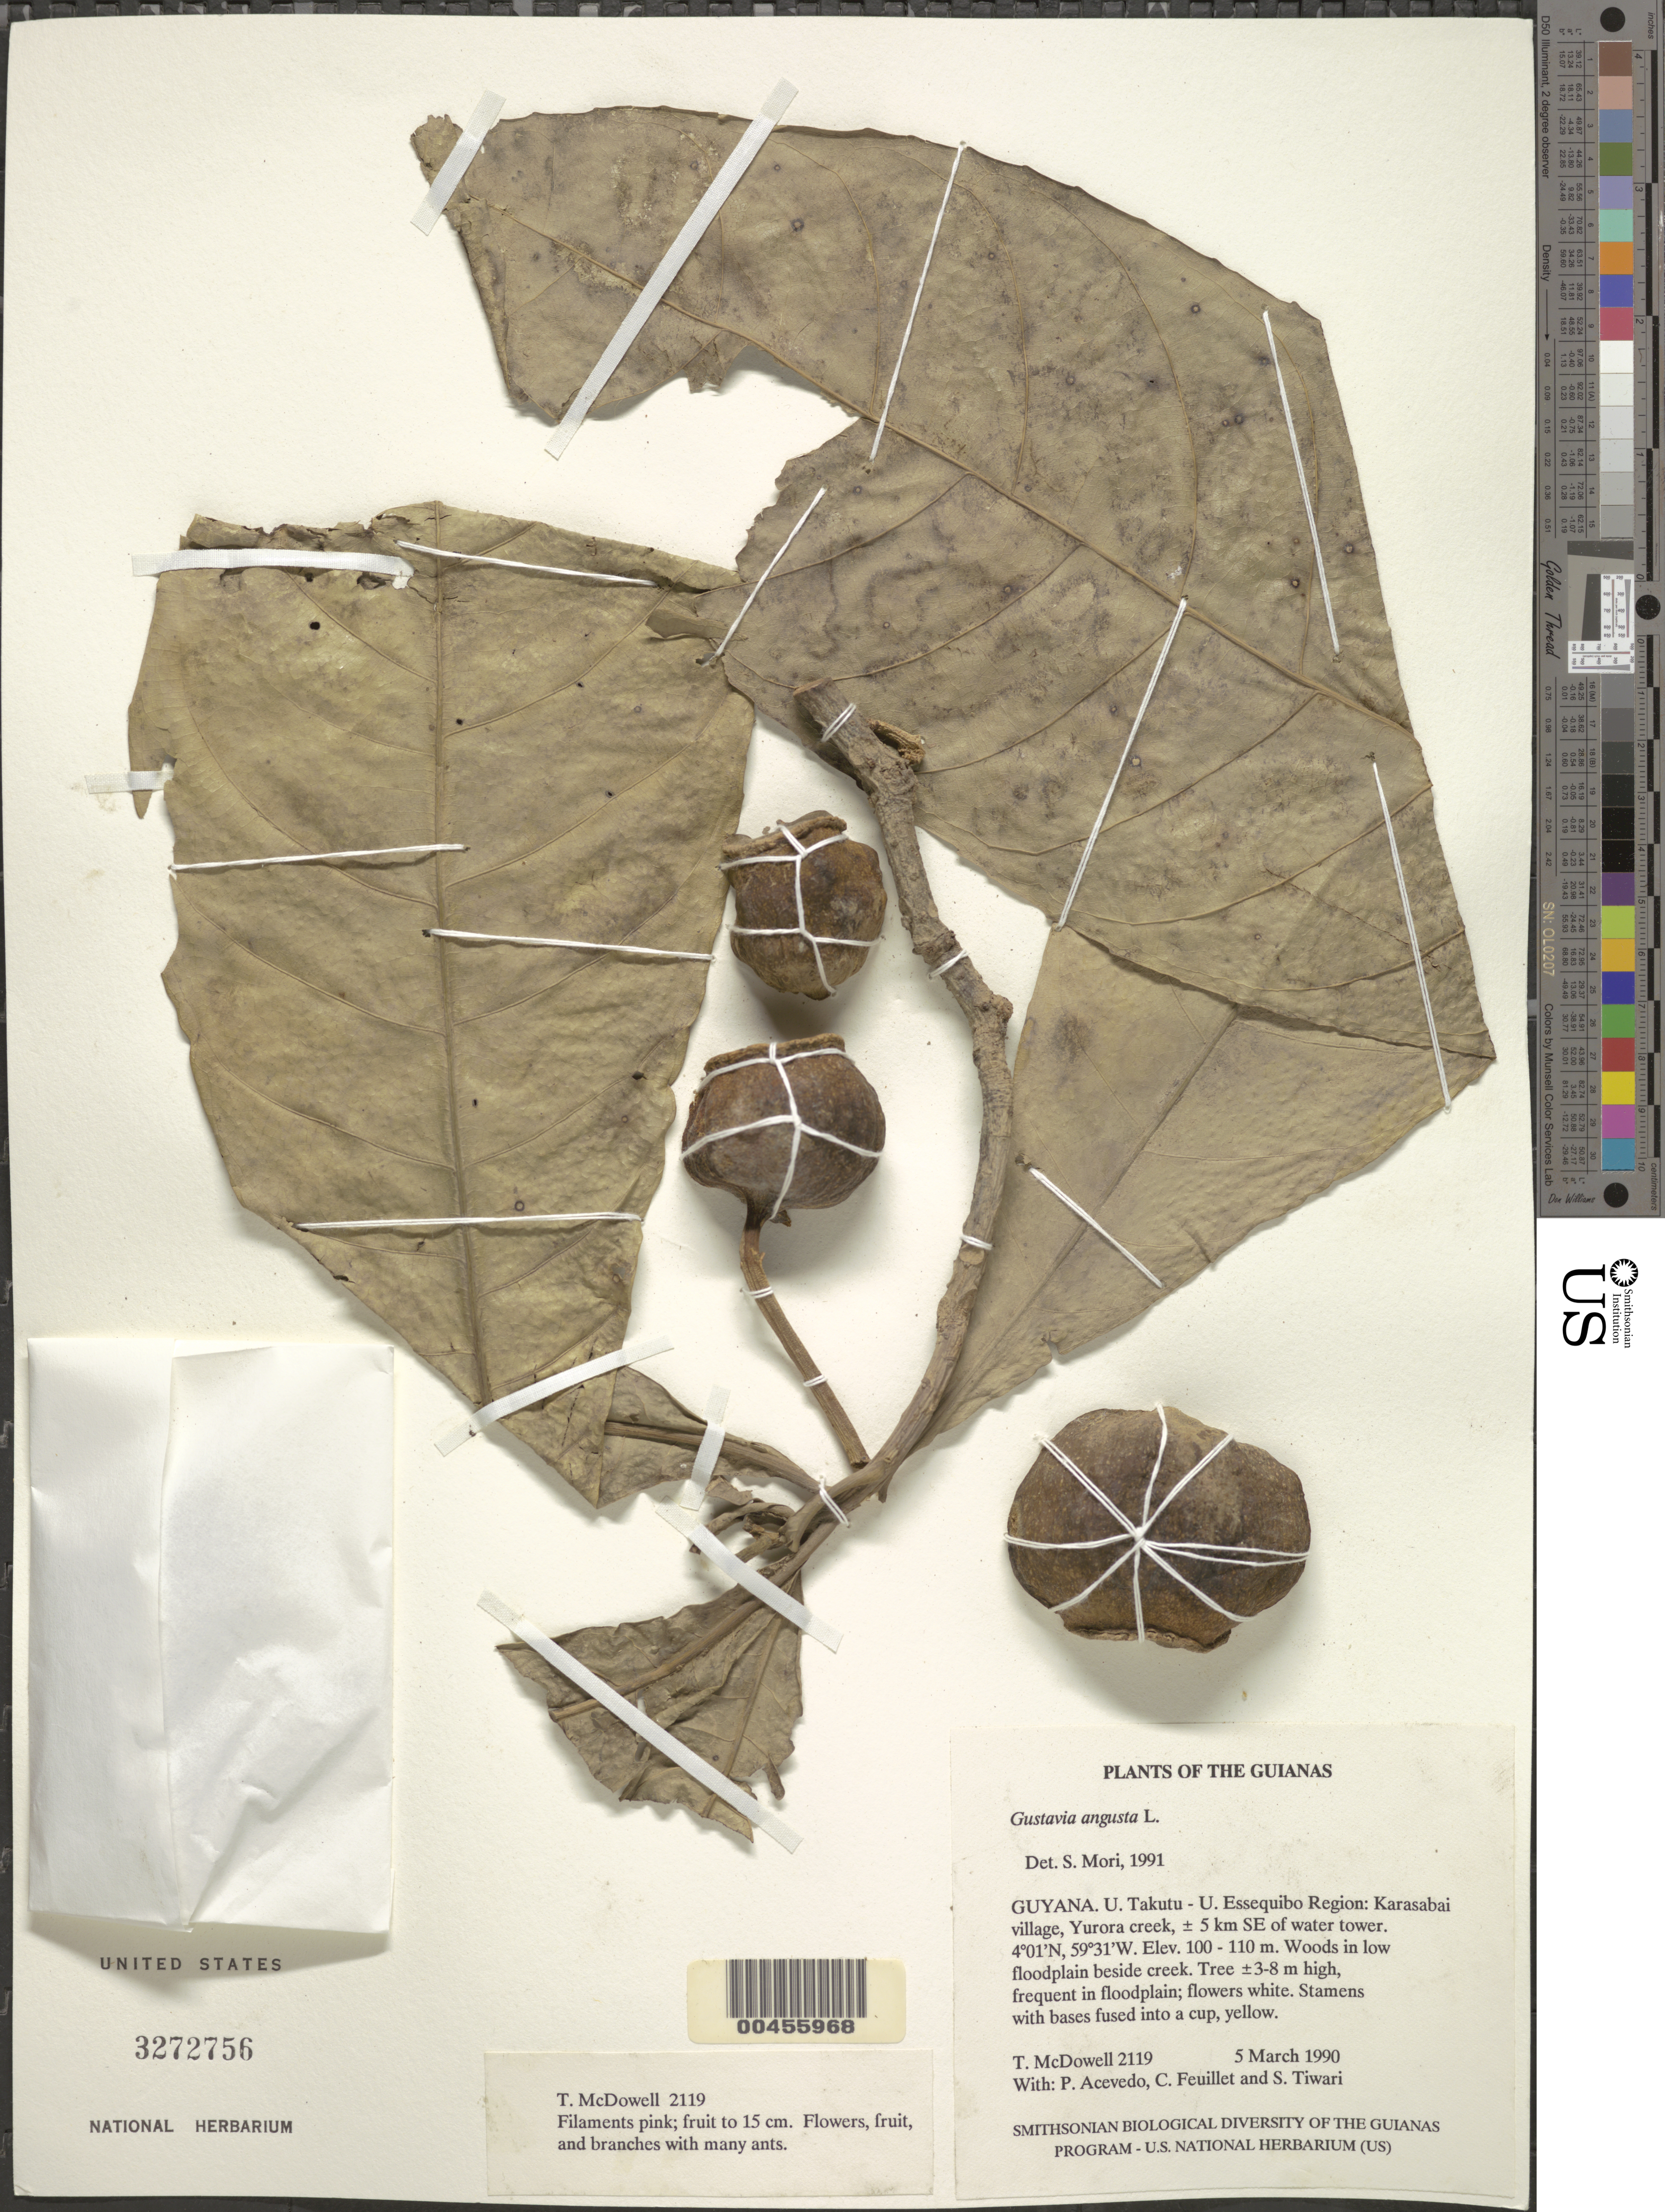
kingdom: Plantae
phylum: Tracheophyta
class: Magnoliopsida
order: Ericales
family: Lecythidaceae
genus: Gustavia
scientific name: Gustavia augusta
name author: L.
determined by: Mori, Scott A.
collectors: T. McDowell, P. Acevedo-Rodr., C. Feuillet & S. Tiwari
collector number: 2119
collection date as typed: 5 March 1990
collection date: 1990-03-05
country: Guyana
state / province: U. Takutu-U. Essequibo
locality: Karasabai Village, Yurora creek, ±5 km SE of water tower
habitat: Woods in low floodplain beside creek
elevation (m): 100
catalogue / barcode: US 3272756